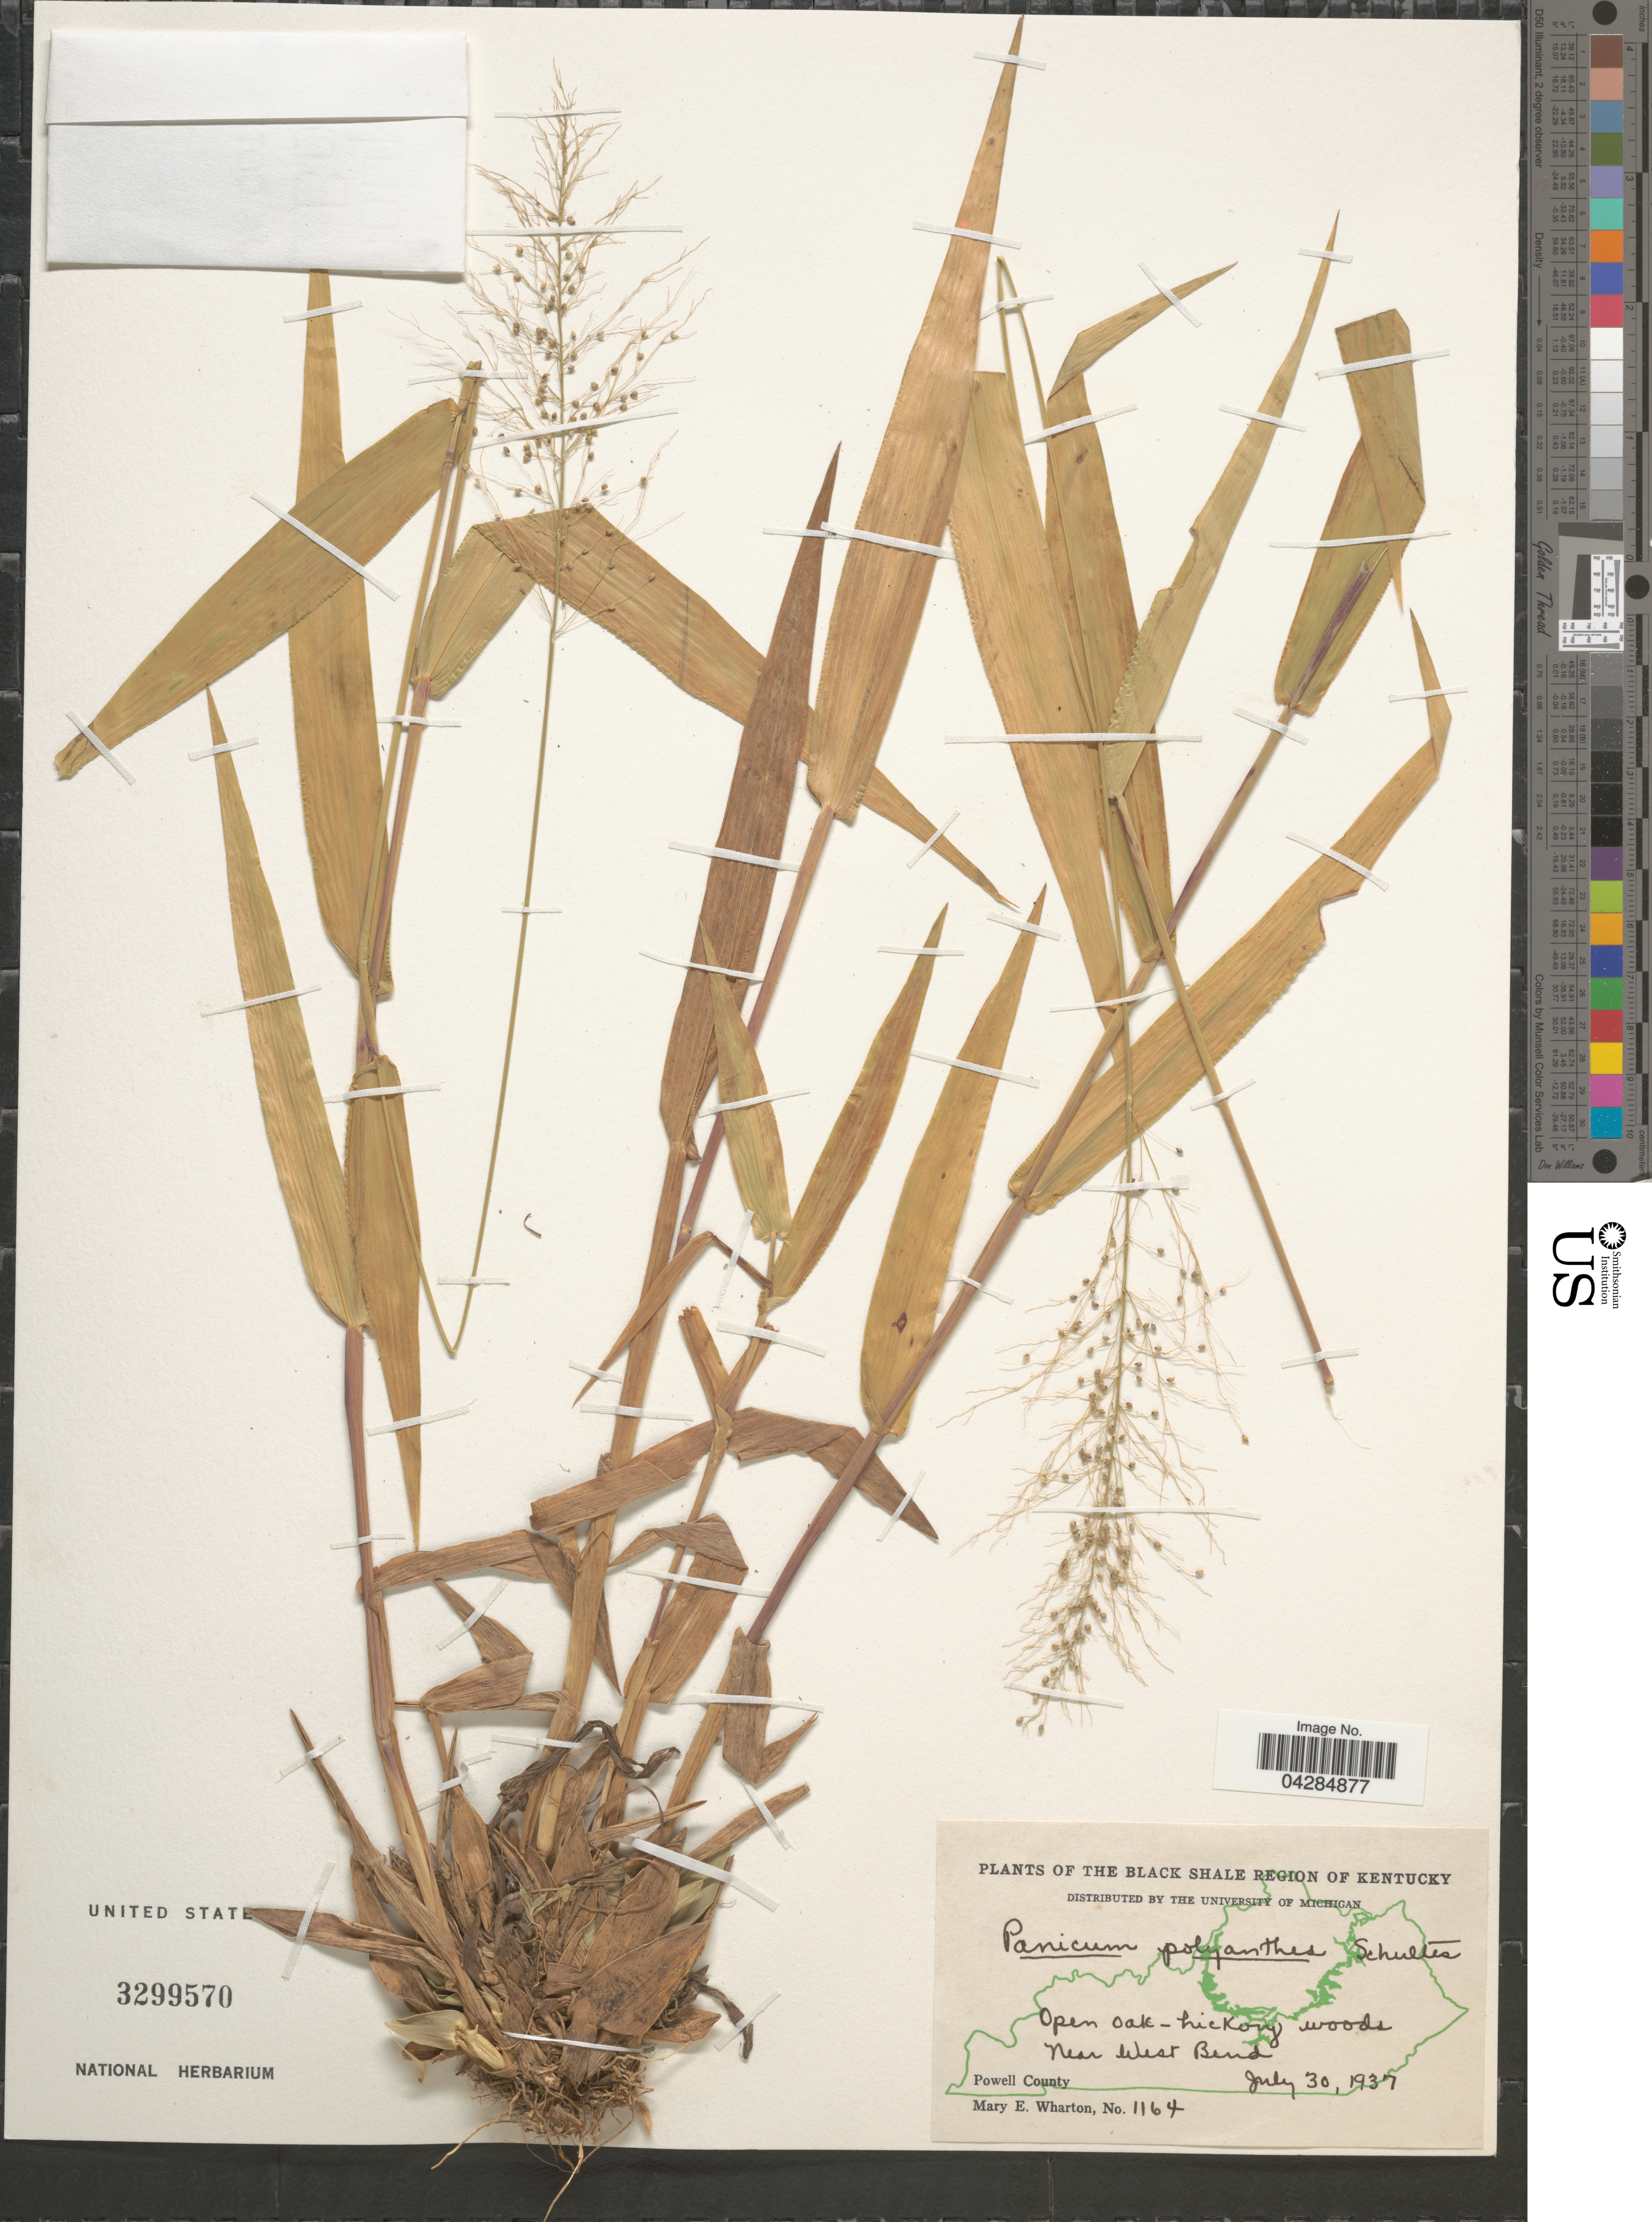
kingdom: Plantae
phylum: Tracheophyta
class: Liliopsida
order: Poales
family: Poaceae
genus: Dichanthelium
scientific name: Dichanthelium polyanthes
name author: (Schult.) Mohlenbr.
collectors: M. Wharton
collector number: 1164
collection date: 1937-07-30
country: United States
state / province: Kentucky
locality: The Black Shale Region of Kentucky. Near West Bend. Powell County.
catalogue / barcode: US 3299570